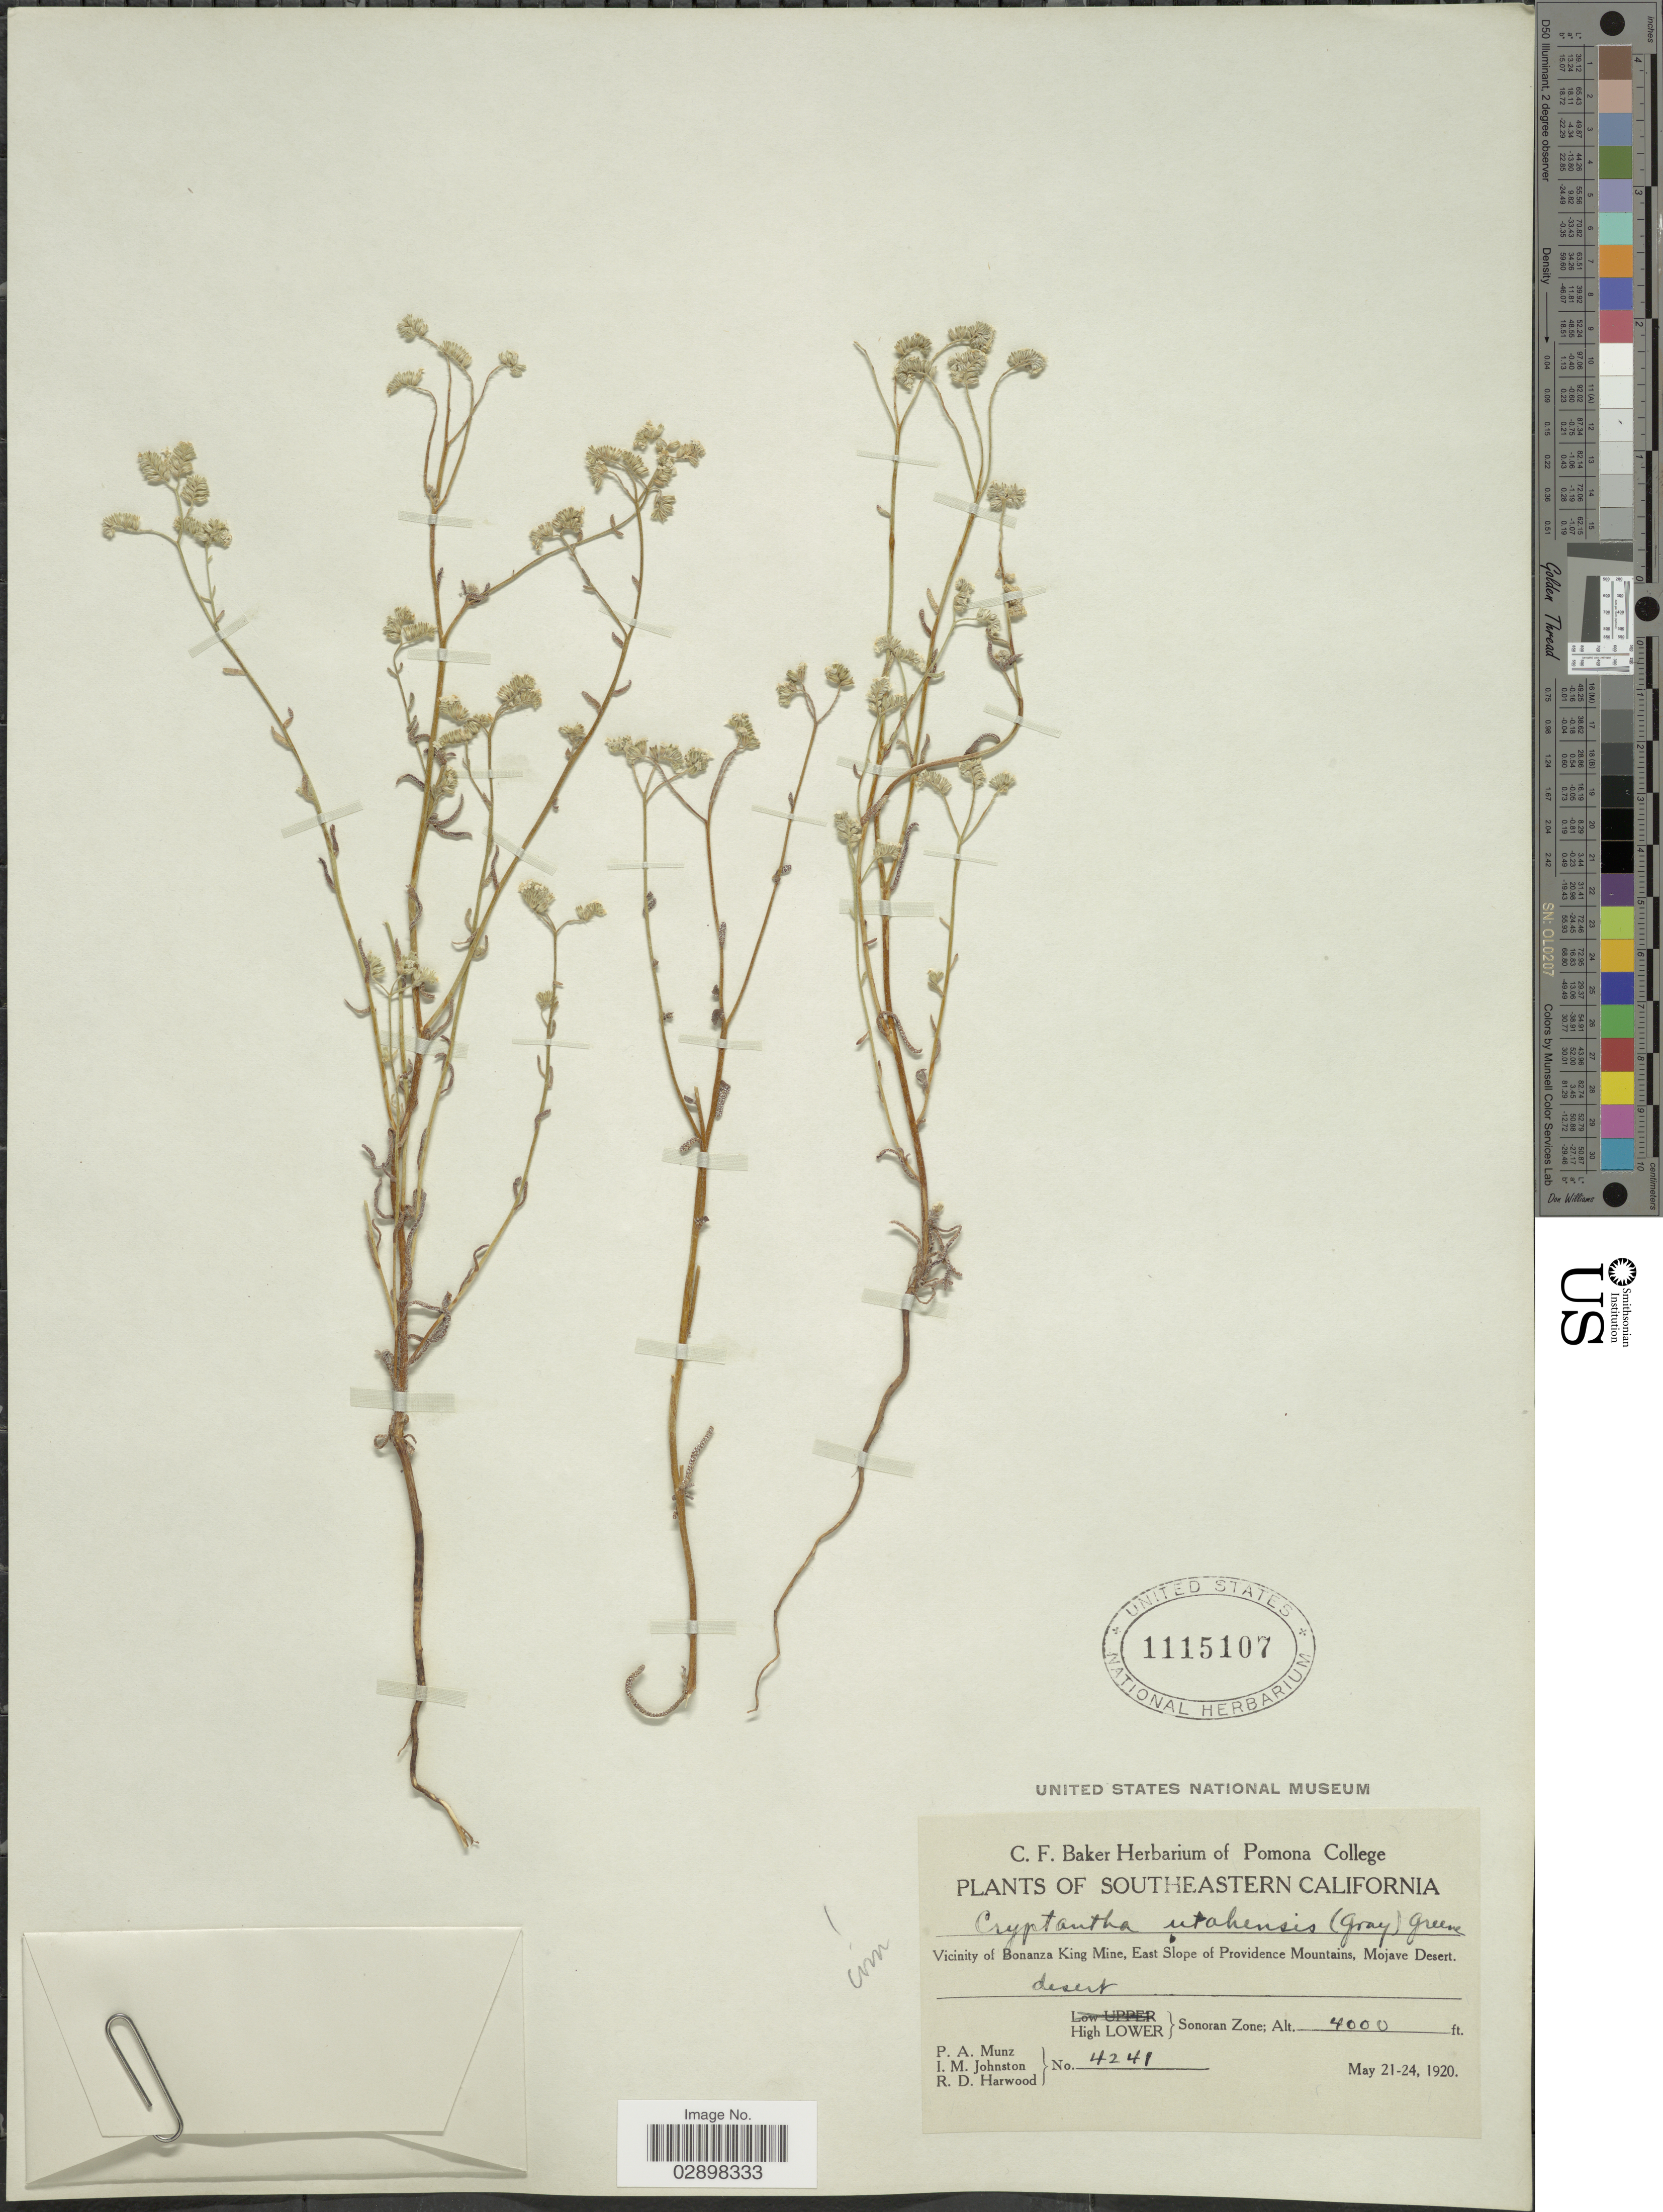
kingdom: Plantae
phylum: Tracheophyta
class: Magnoliopsida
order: Boraginales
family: Boraginaceae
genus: Cryptantha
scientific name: Cryptantha utahensis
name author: (A. Gray) Greene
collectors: P. A. Munz, I.M. Johnston & R. Harwood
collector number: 4241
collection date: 1920-05-21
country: United States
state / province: California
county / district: San Bernardino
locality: Southeastern California, Vicinity of Bonanza King Mine, East Slope of Providence Mountains, Mojave Desert, High Lower Sonoran Zone.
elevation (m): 1219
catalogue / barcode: US 1115107